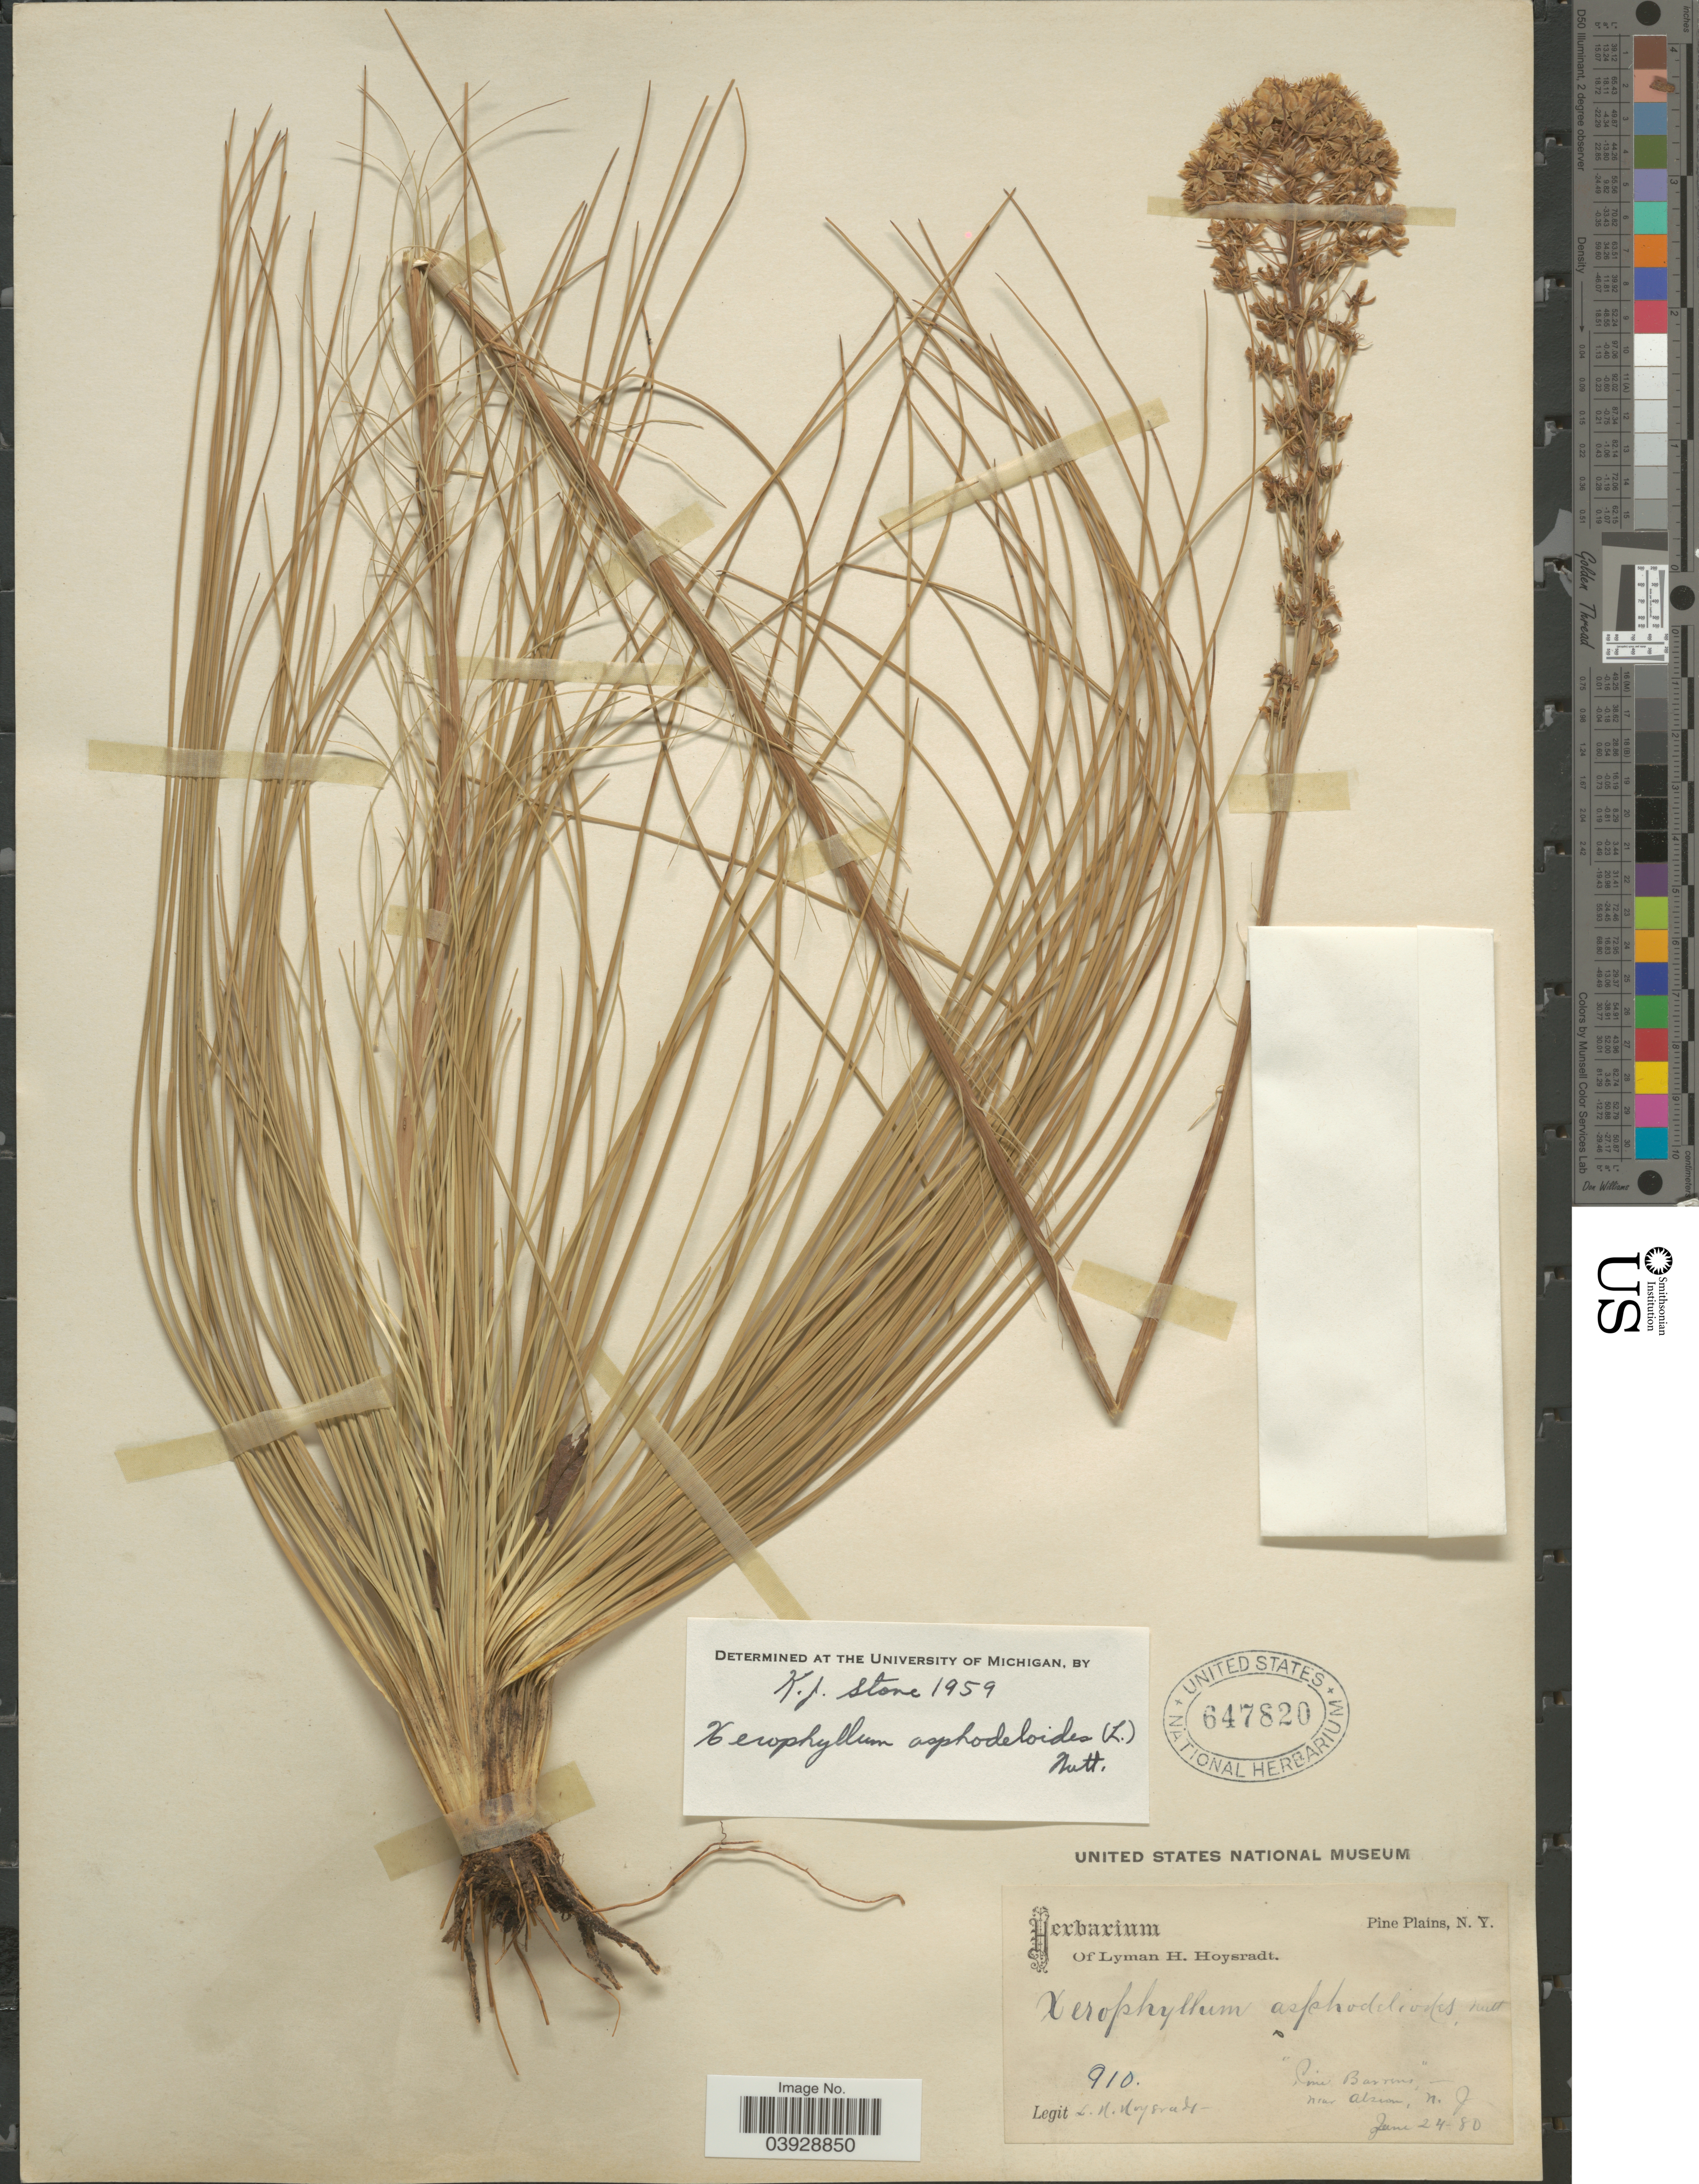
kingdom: Plantae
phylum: Tracheophyta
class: Liliopsida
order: Liliales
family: Melanthiaceae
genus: Xerophyllum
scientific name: Xerophyllum asphodeloides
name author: (L.) Nutt.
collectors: L. Hoysradt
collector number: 910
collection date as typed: Transcribed d/m/y: 24/6/80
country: United States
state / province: New Jersey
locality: Pine Barrens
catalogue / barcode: US 647820